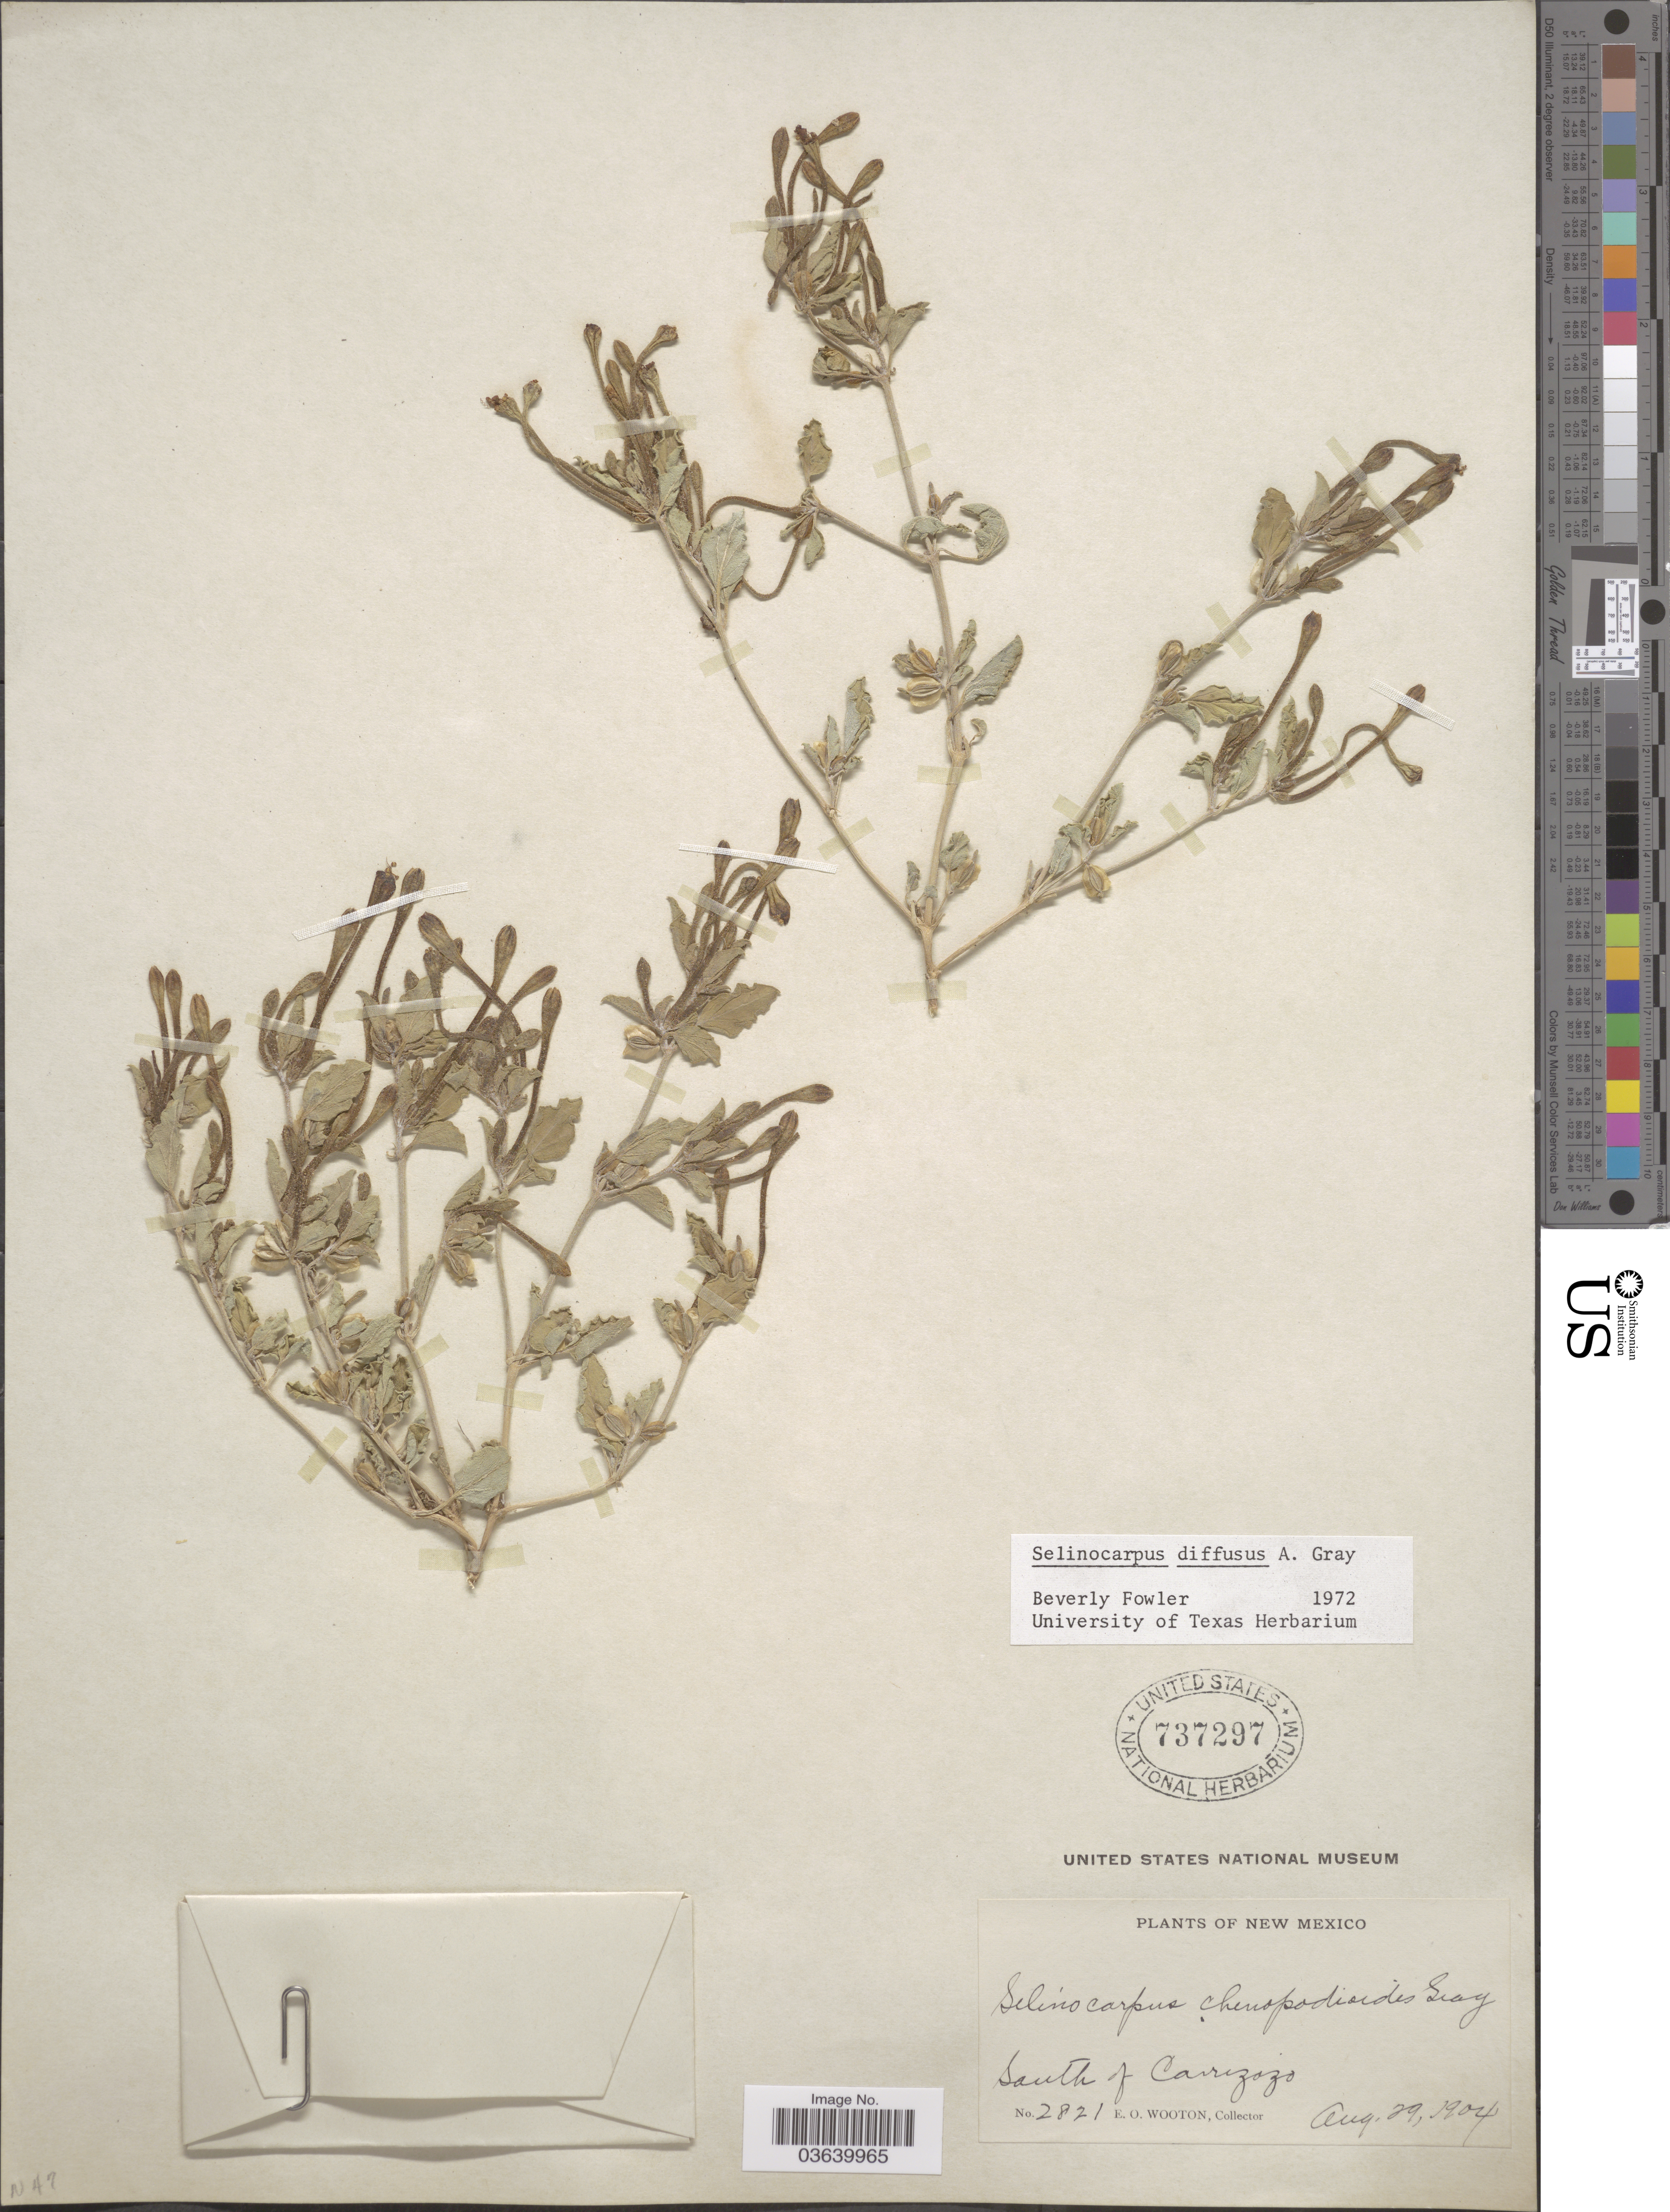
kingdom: Plantae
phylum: Tracheophyta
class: Magnoliopsida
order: Caryophyllales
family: Nyctaginaceae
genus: Acleisanthes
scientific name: Acleisanthes diffusa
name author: (A. Gray) R.A. Levin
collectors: E. O. Wooton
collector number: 2871*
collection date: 1904-08-29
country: United States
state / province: New Mexico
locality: South of Carrizozo.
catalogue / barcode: US 737297